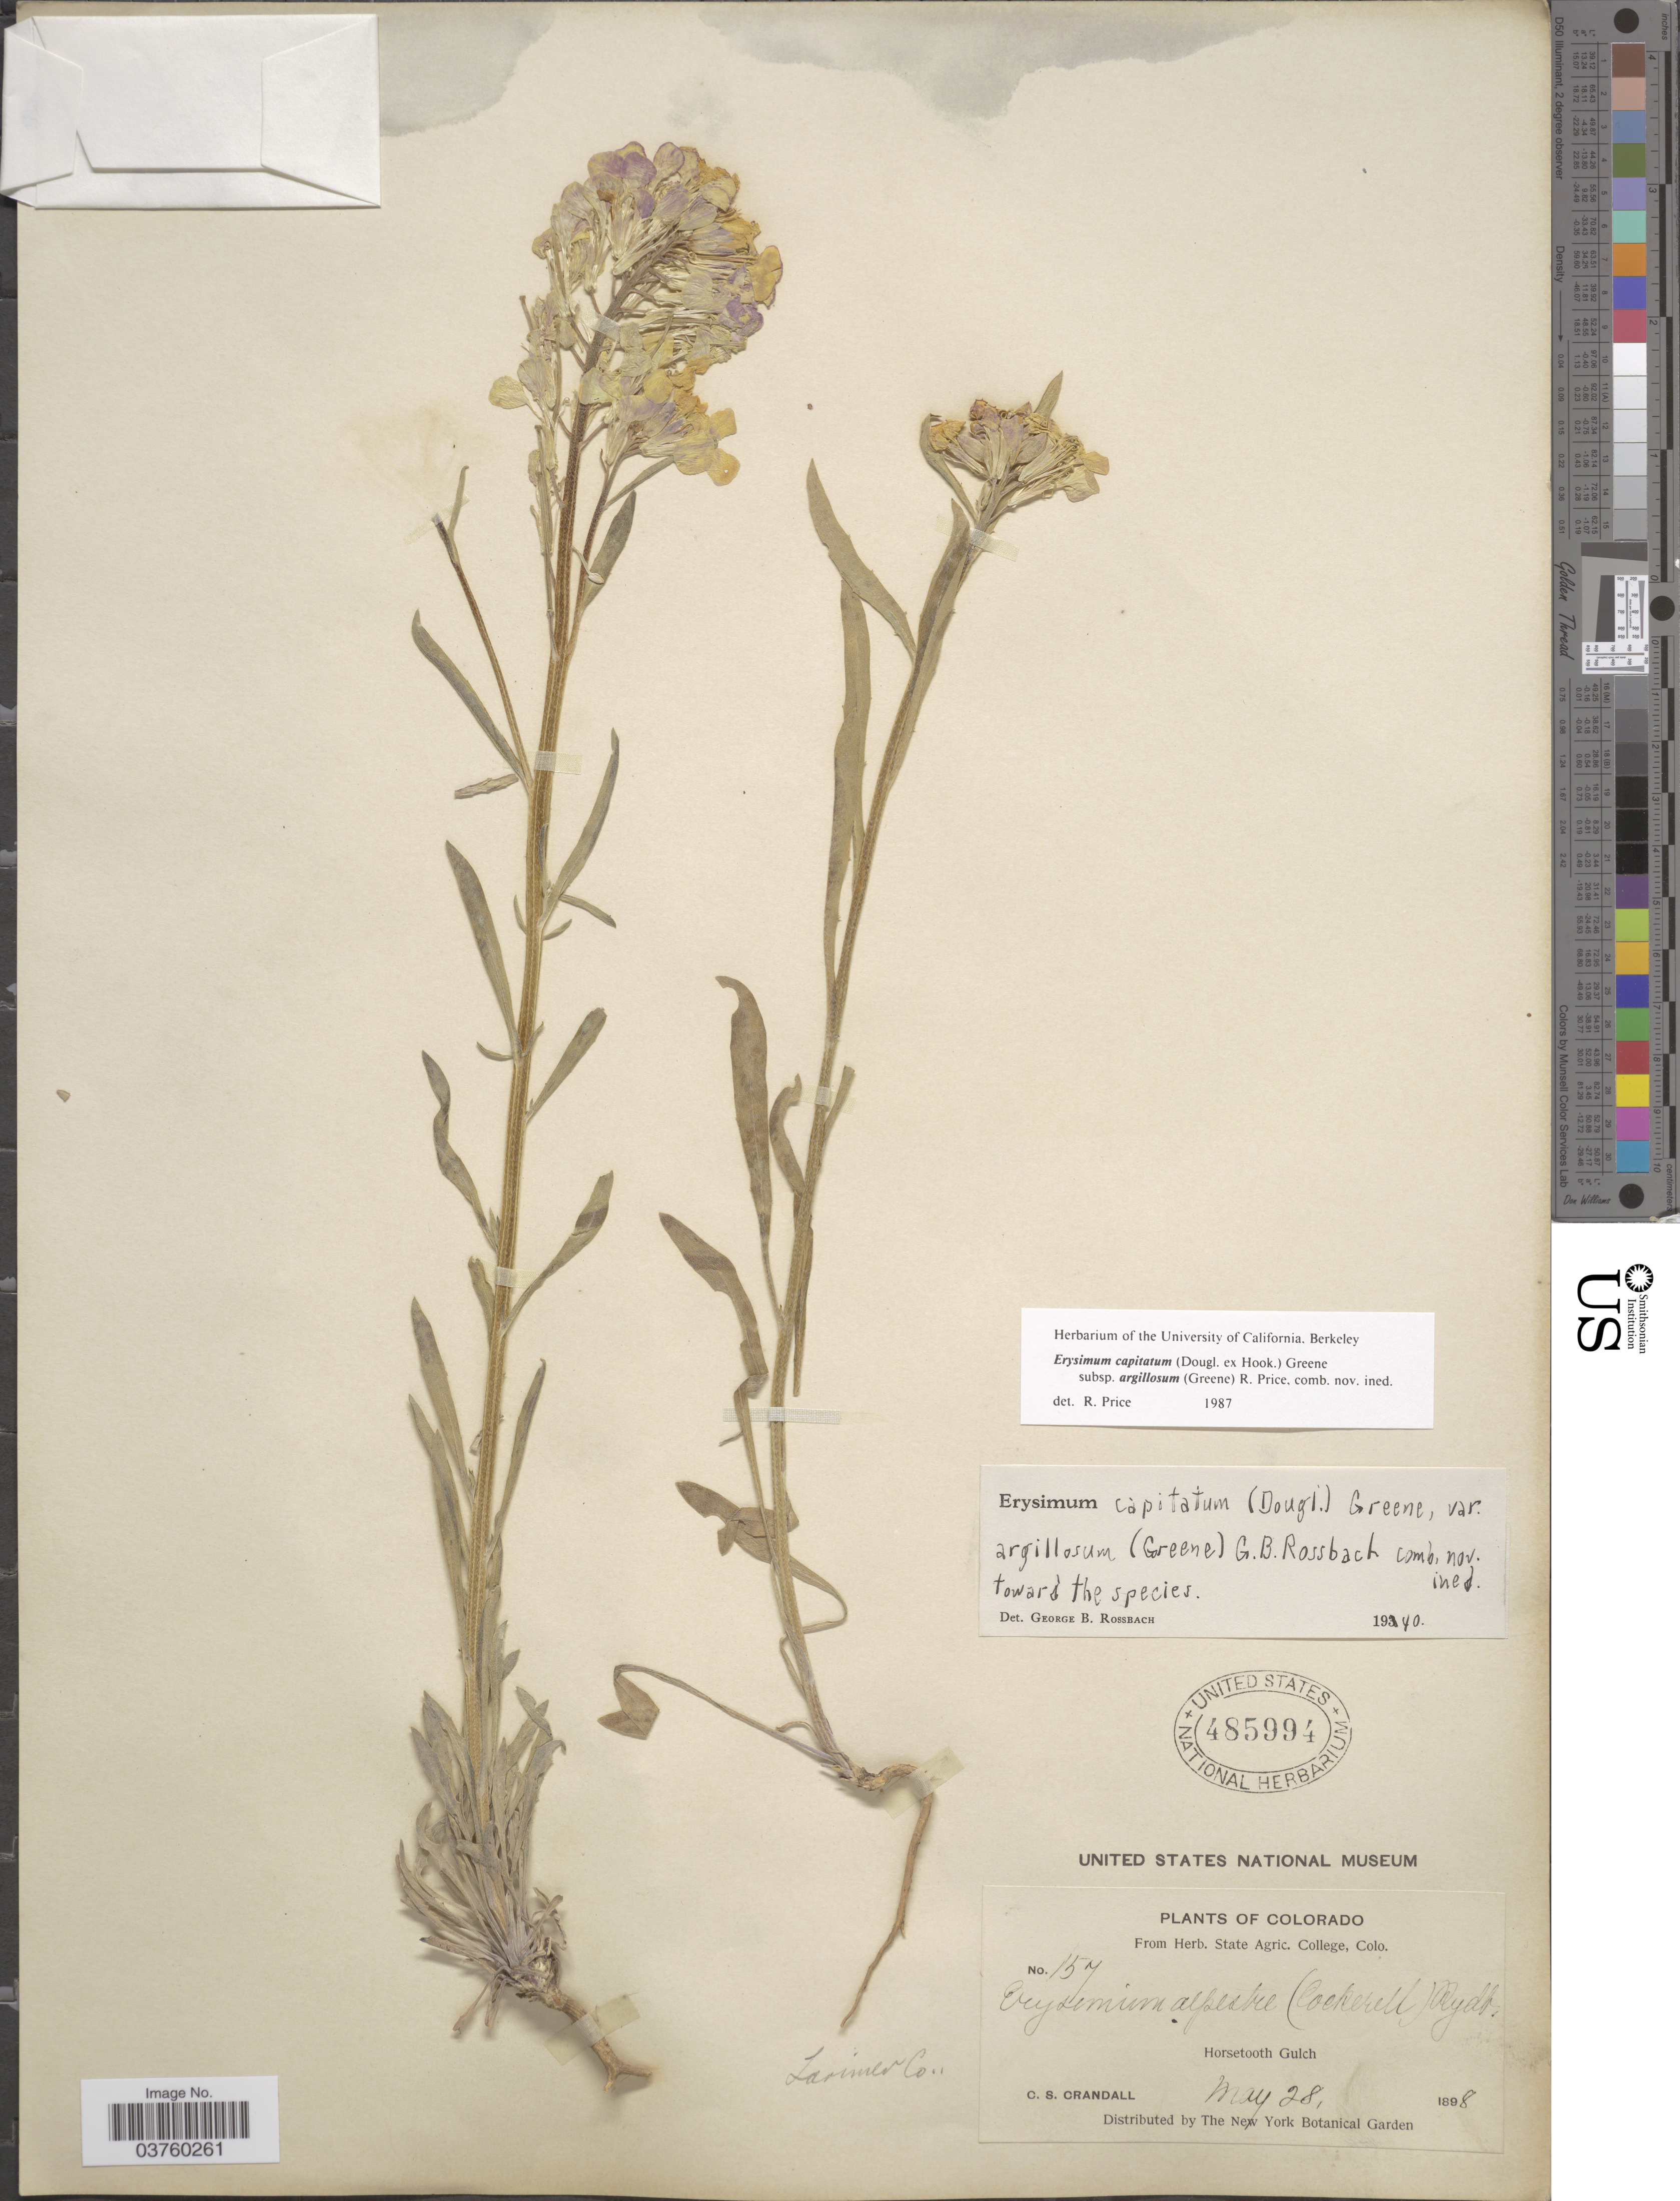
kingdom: Plantae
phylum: Tracheophyta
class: Magnoliopsida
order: Brassicales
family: Brassicaceae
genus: Erysimum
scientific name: Erysimum capitatum var. argillosum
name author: (Greene) R.J. Davis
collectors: C. Crandall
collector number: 157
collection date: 1898-05-28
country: United States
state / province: Colorado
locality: Horsetooth Gulch. Larimer Co.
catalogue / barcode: US 485994